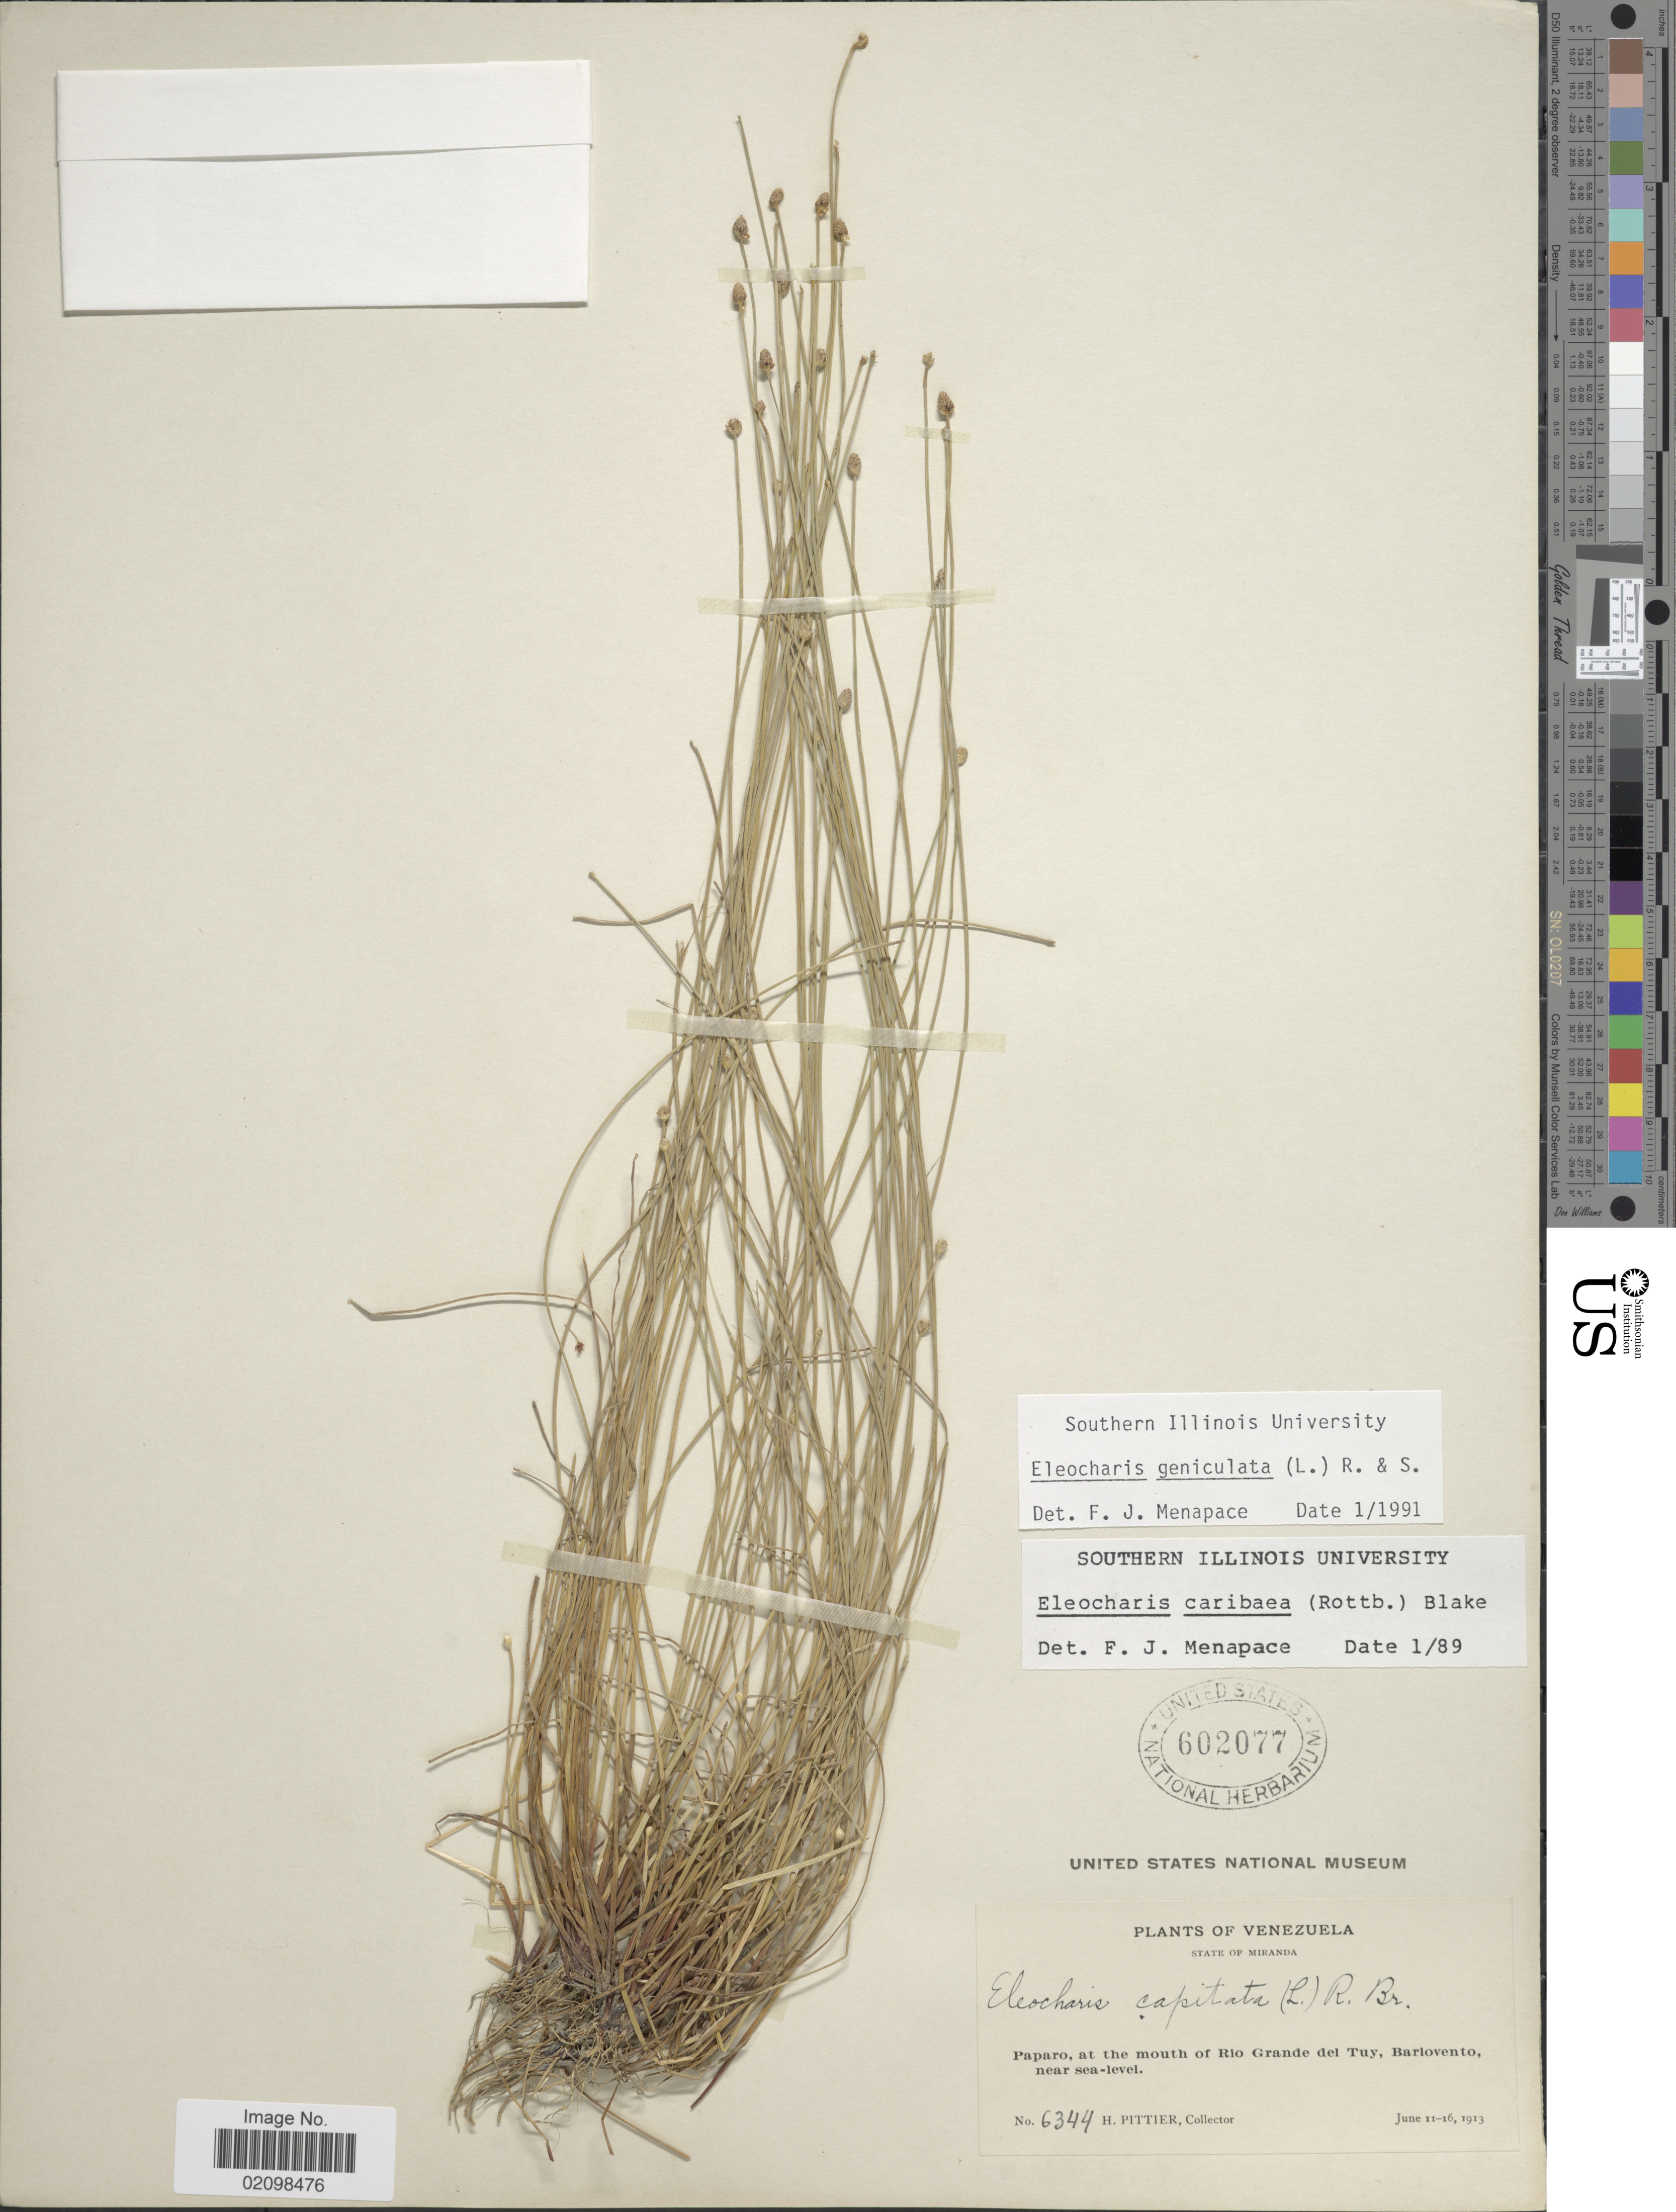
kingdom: Plantae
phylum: Tracheophyta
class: Liliopsida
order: Poales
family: Cyperaceae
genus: Eleocharis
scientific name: Eleocharis geniculata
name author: (L.) Roem. & Schult.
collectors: H. F. Pittier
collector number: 6344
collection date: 1913-06-11/1913-06-16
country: Venezuela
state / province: Miranda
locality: Paparo, at the mouth of Rio Grande del Tuy, Barlovento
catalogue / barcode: US 602077